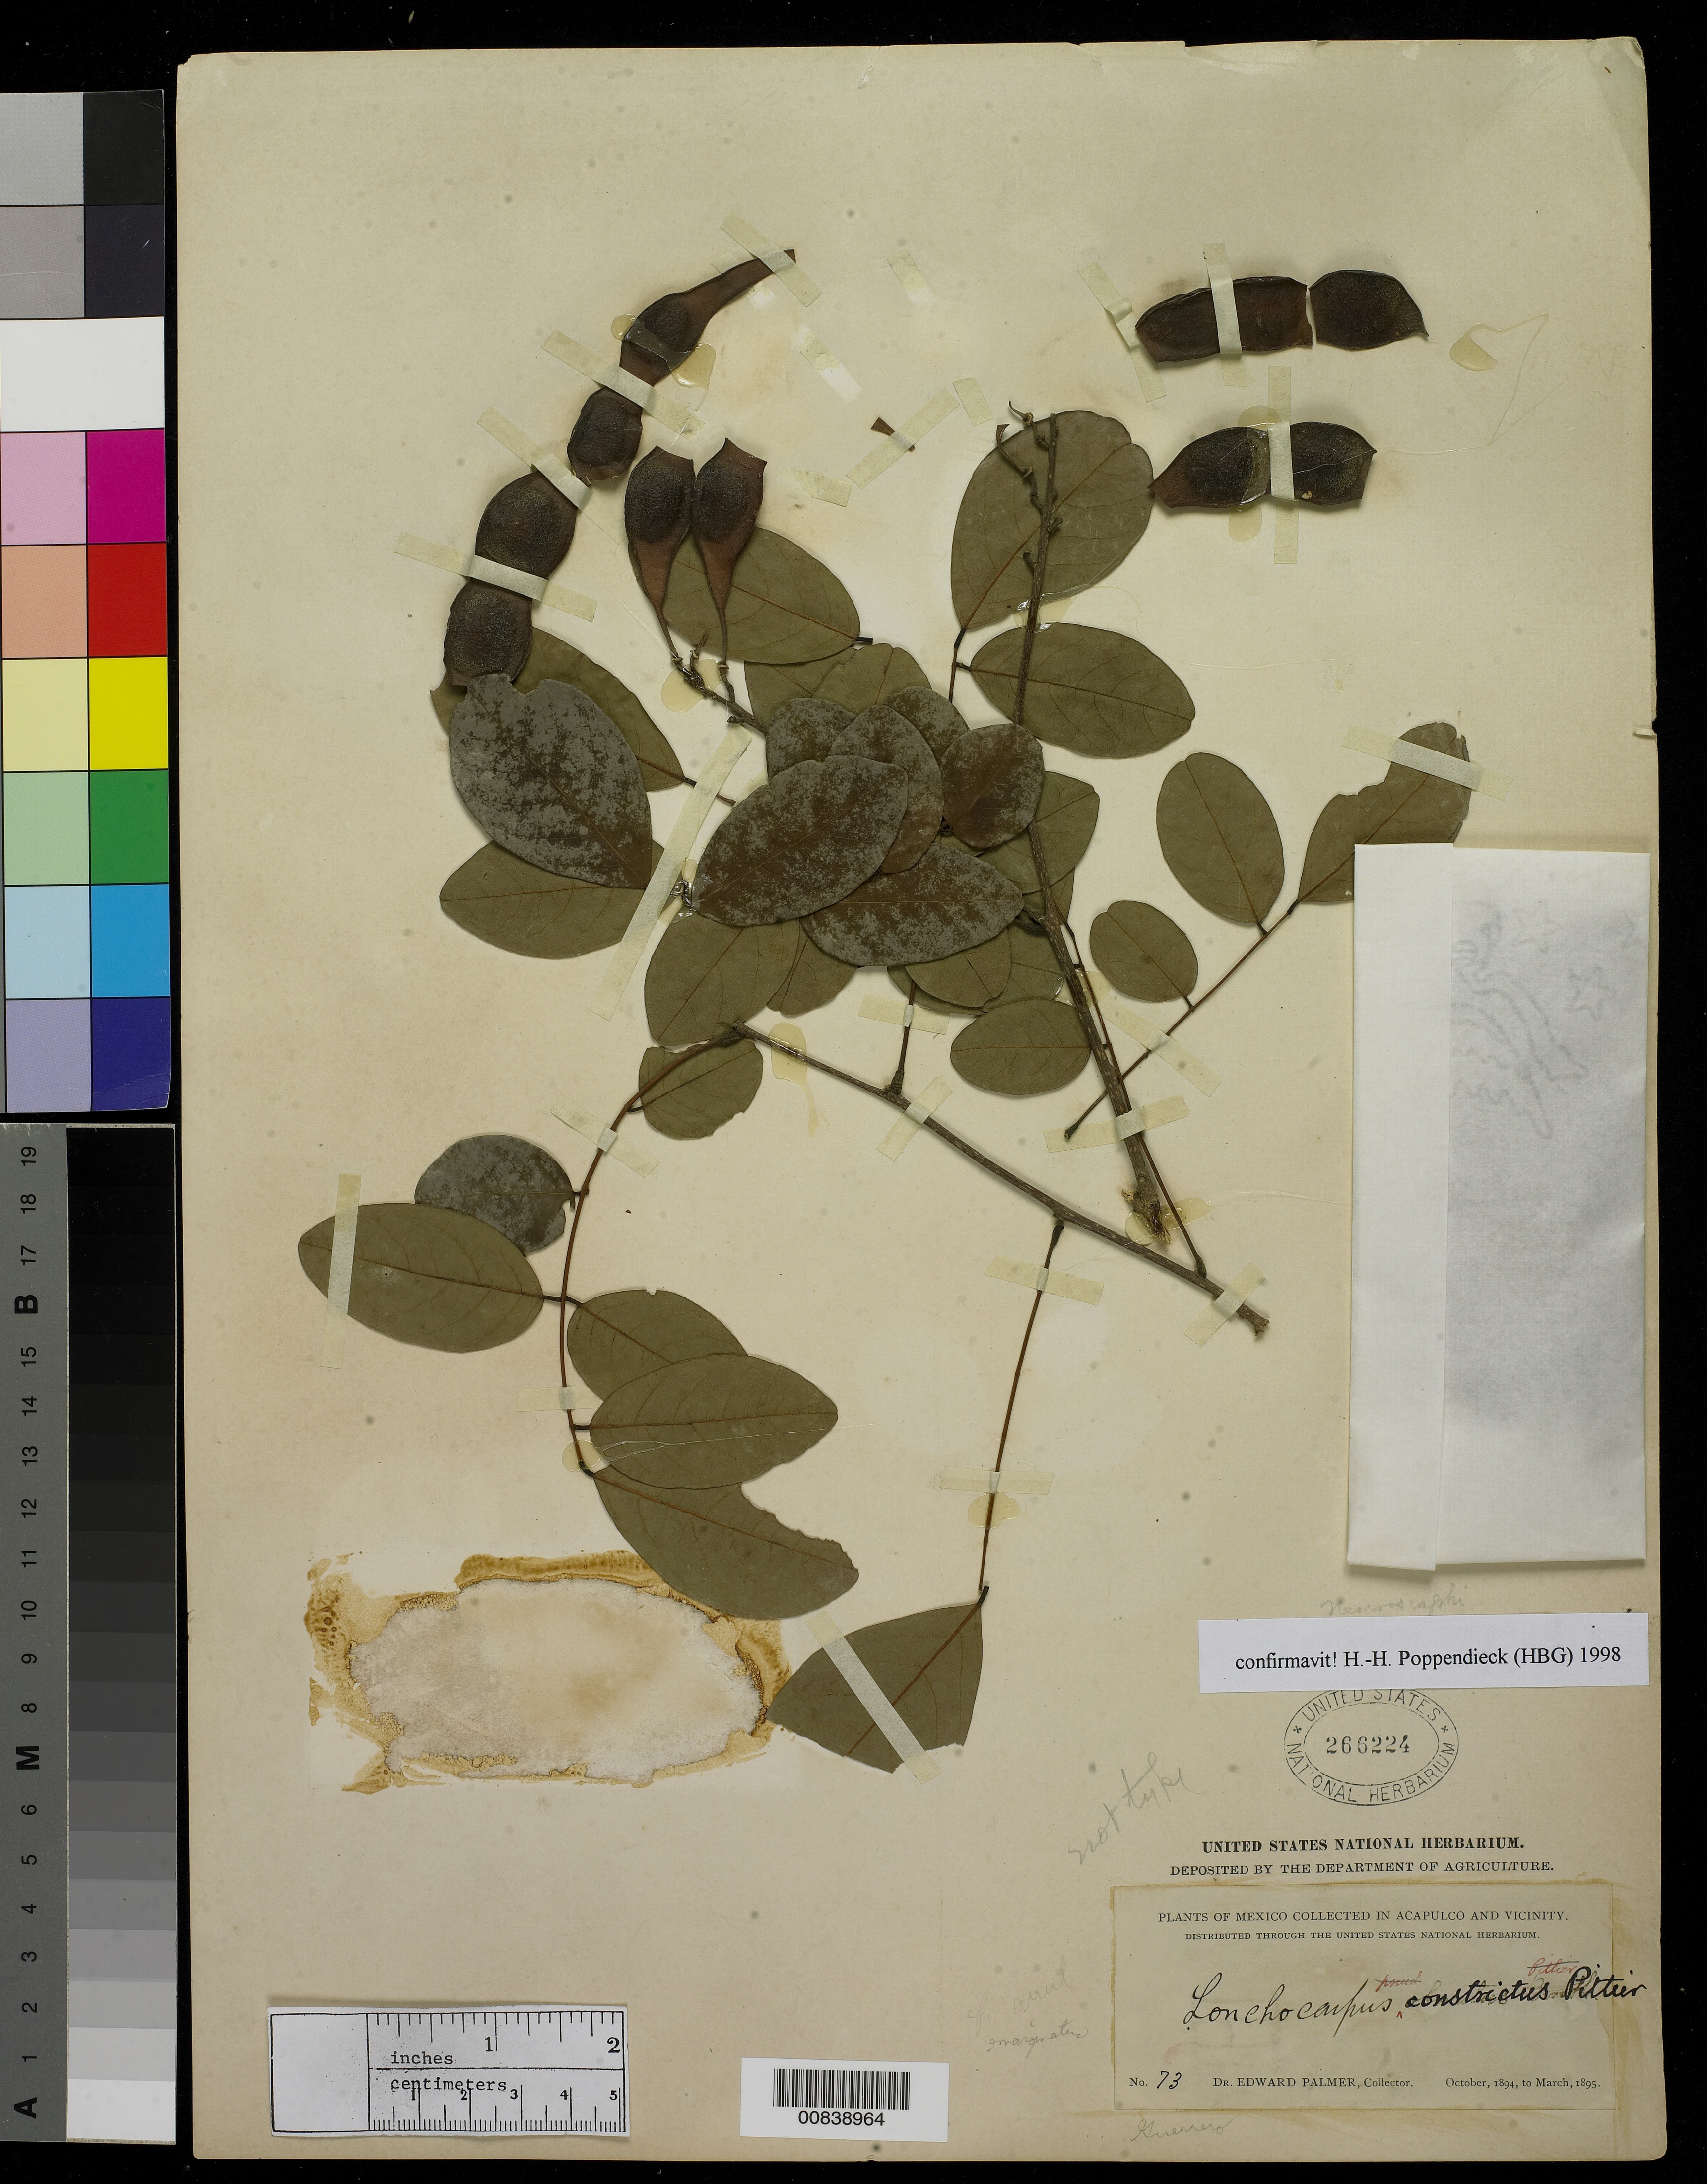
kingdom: Plantae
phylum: Tracheophyta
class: Magnoliopsida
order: Fabales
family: Fabaceae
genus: Lonchocarpus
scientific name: Lonchocarpus constrictus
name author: Pittier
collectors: E. Palmer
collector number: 73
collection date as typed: Oct 1894 to -- Mar 1895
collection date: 1894-10/1895-03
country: Mexico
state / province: Guerrero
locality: Acapulco, Guerrero and vicinity.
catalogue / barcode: US 266224